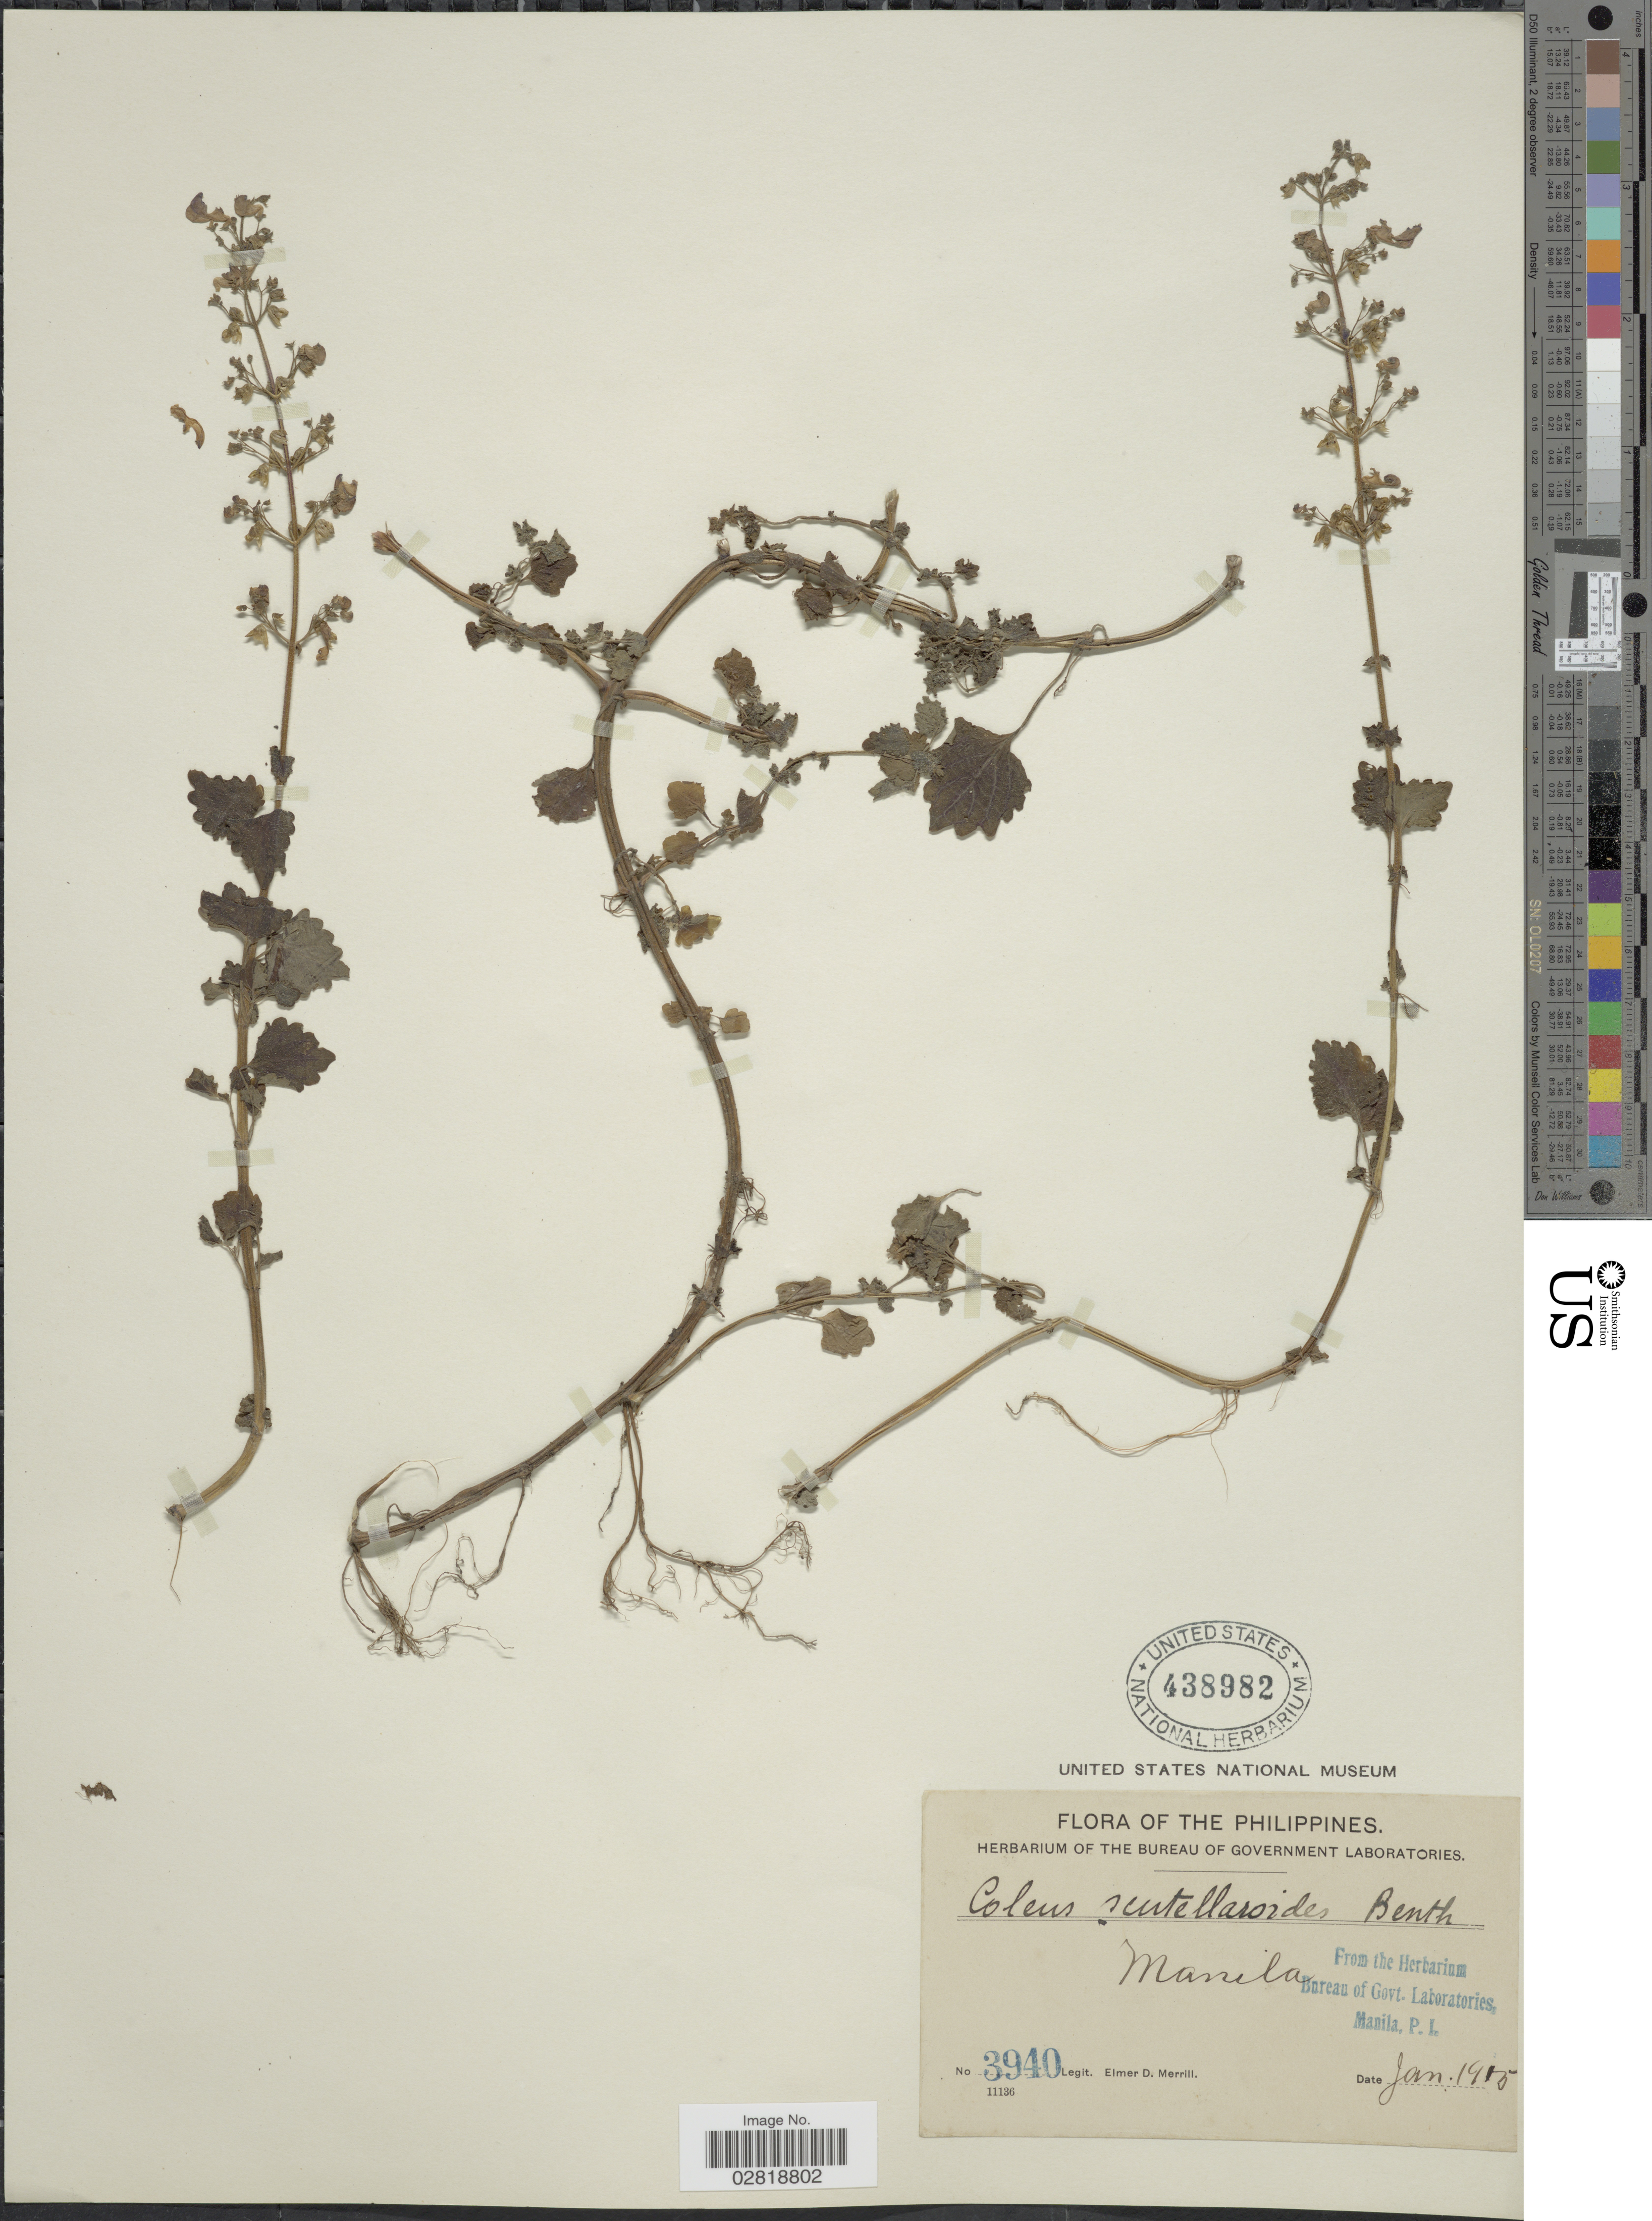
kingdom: Plantae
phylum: Tracheophyta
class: Magnoliopsida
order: Lamiales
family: Lamiaceae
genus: Plectranthus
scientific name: Plectranthus scutellarioides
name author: (L.) R. Br.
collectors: E. D. Merrill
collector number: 3940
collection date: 1915-01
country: Philippines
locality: Manila.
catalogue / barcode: US 438982